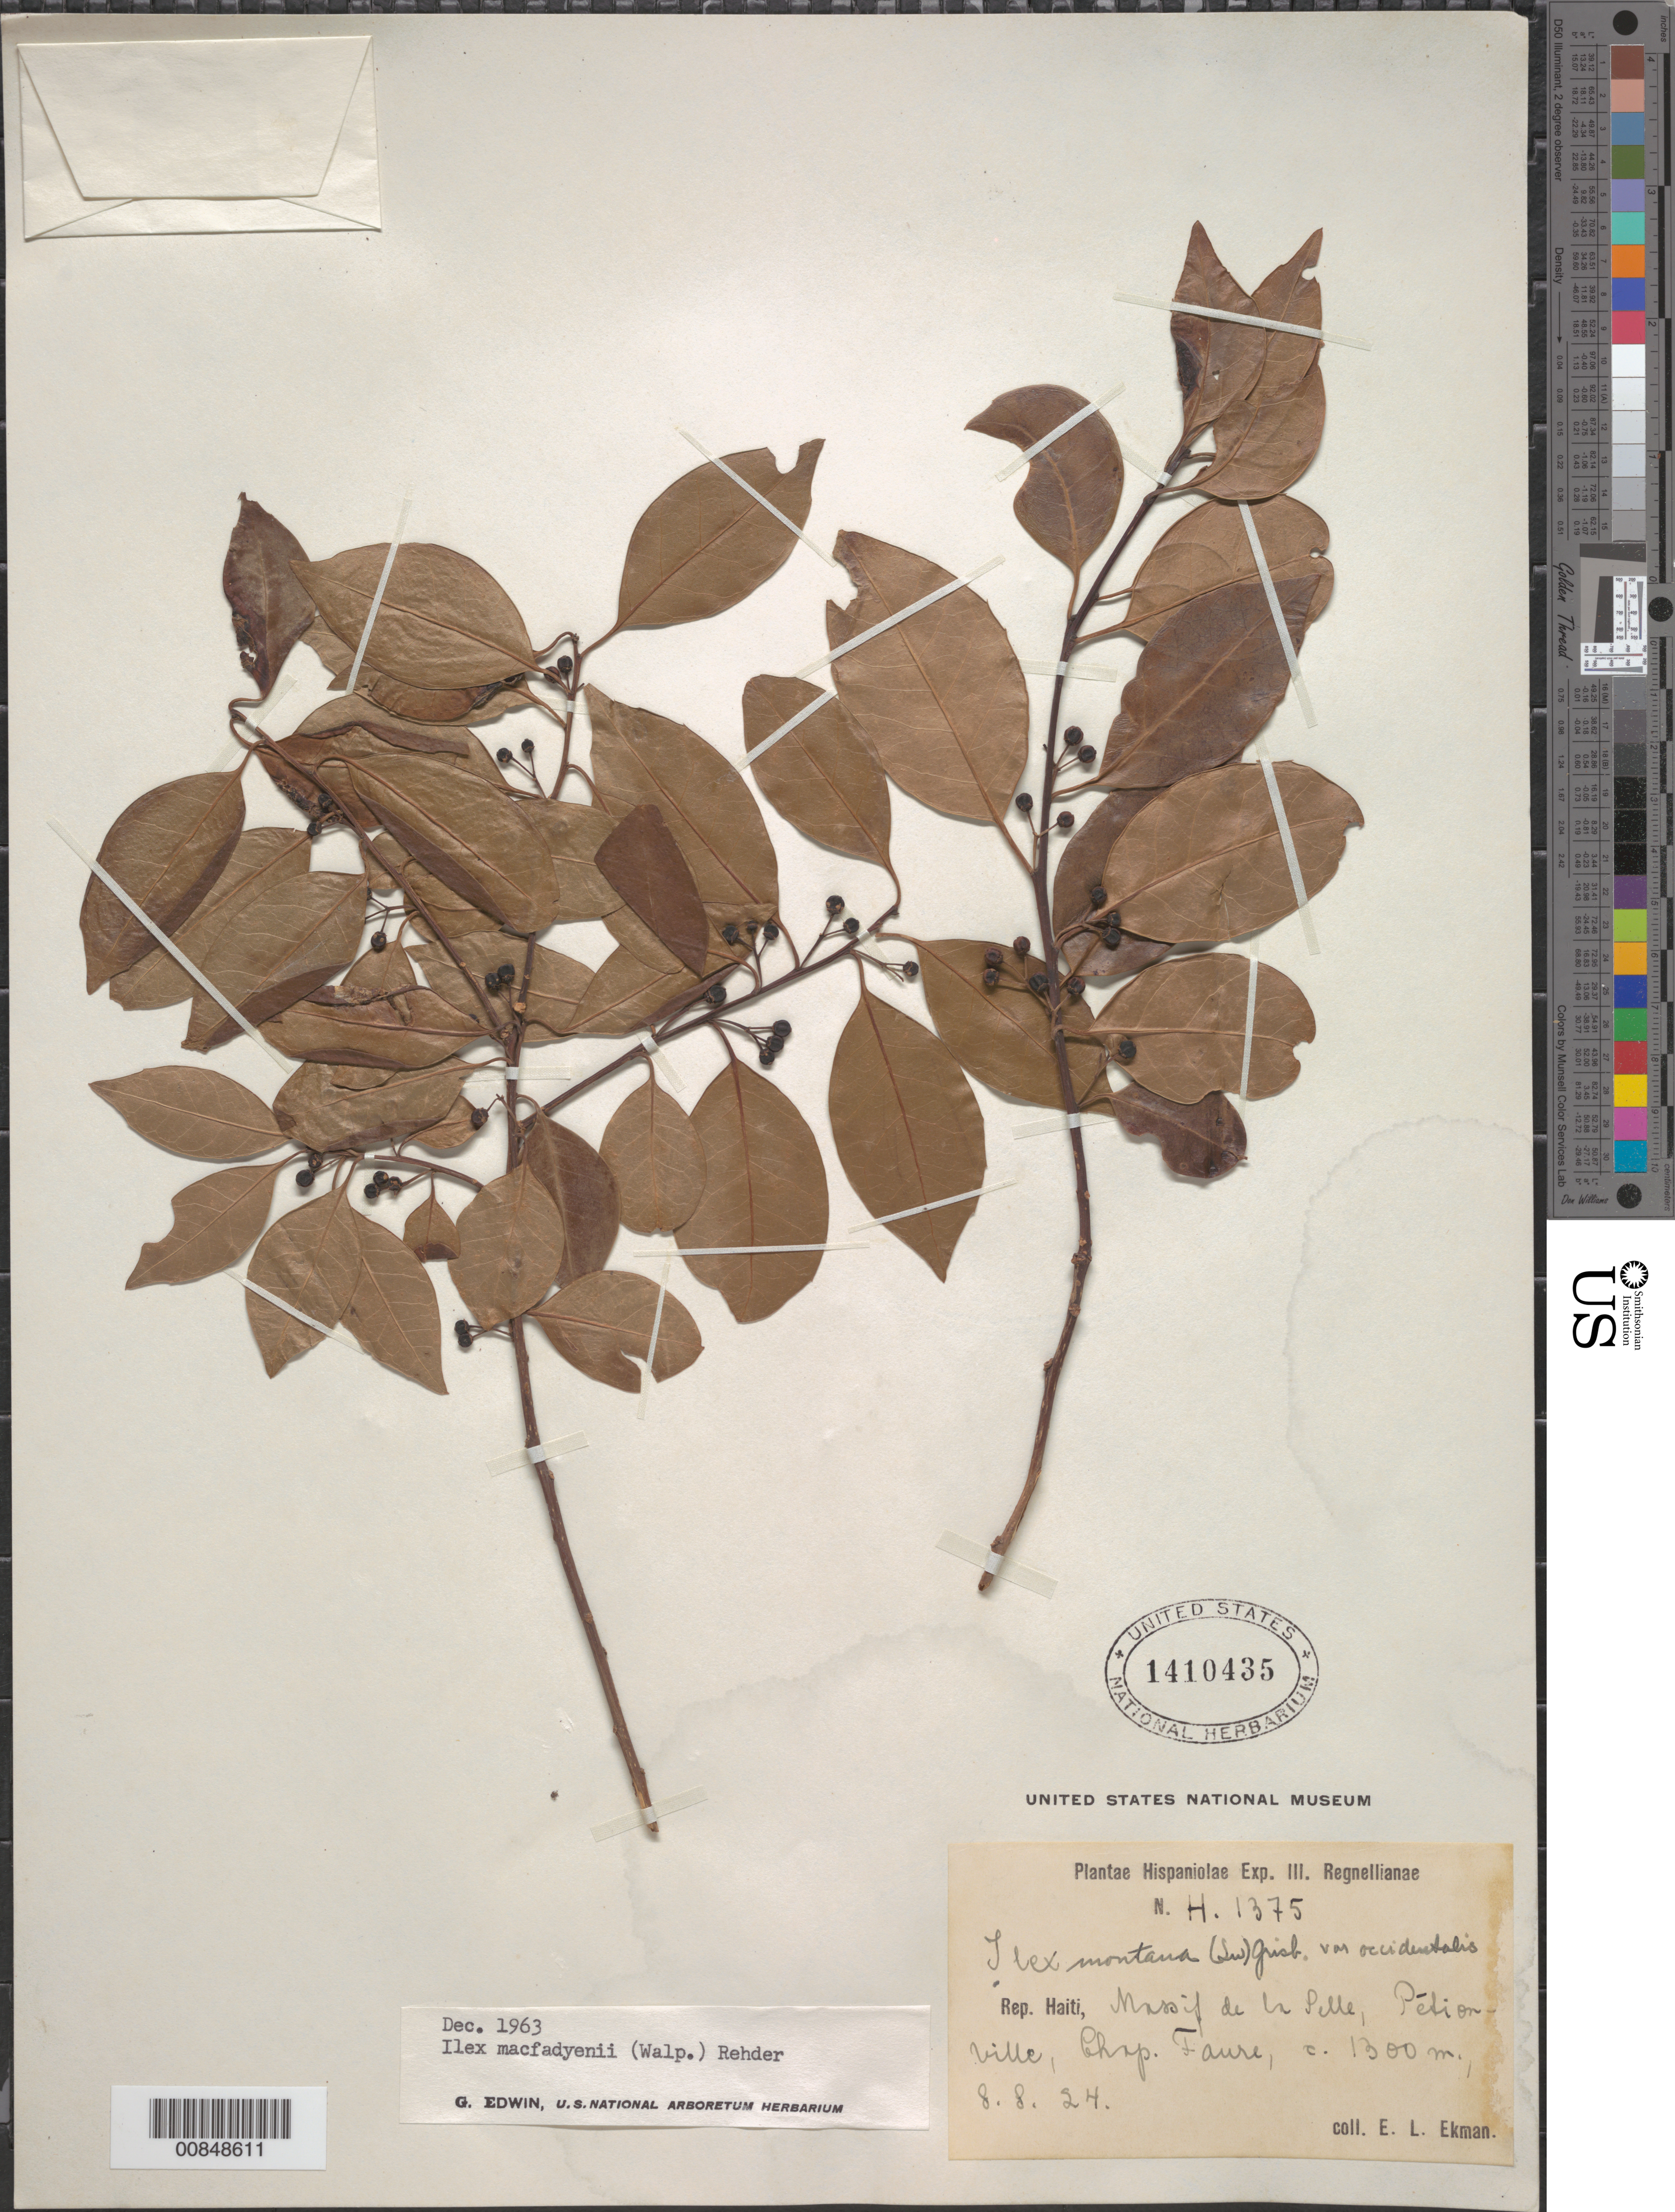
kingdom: Plantae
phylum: Tracheophyta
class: Magnoliopsida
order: Aquifoliales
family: Aquifoliaceae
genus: Ilex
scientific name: Ilex macfadyenii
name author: Rehder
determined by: Edwin, G.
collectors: E. L. Ekman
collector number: H 1375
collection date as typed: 08 Aug 1924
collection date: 1924-08-08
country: Haiti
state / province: Ouest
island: Hispaniola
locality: Massif de la Selle, Pétionville, Chap. Faure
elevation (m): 1300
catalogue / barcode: US 1410435